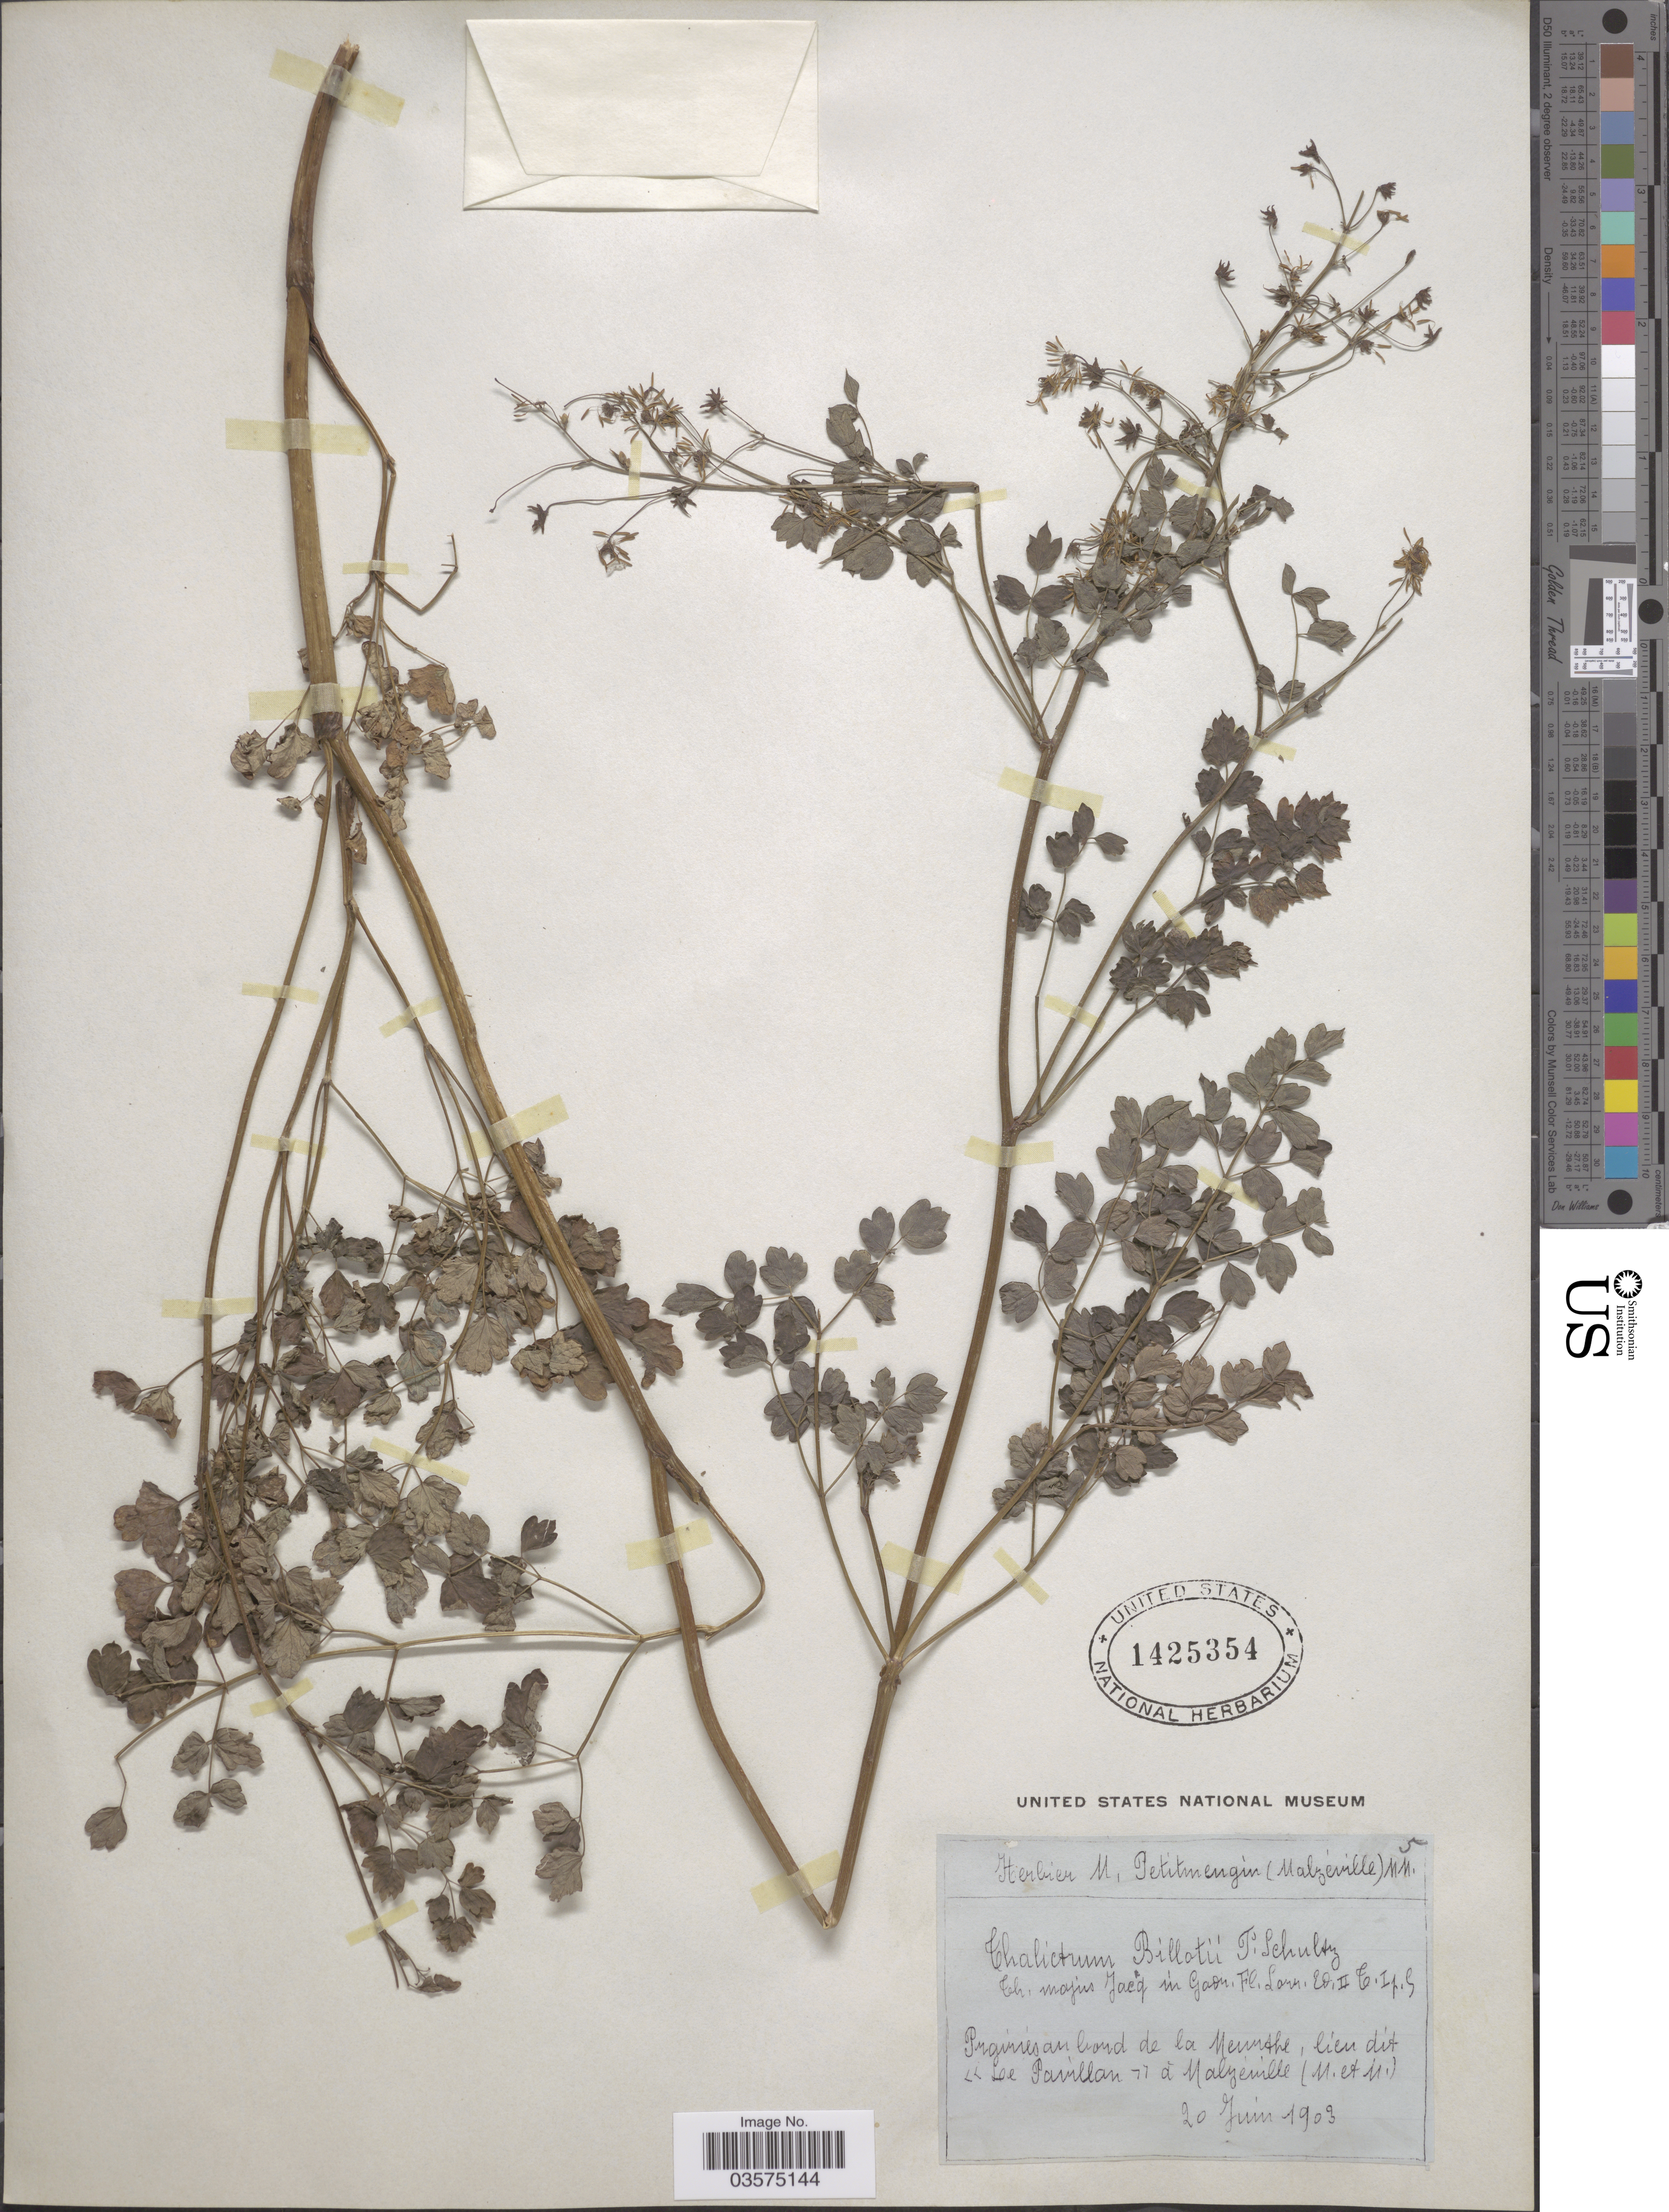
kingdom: Plantae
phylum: Tracheophyta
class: Magnoliopsida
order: Ranunculales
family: Ranunculaceae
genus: Thalictrum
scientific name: Thalictrum billotii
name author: F.W. Schultz ex Jord.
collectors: ex herb. Petitmengin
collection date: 1903-06-20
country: France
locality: Prairiesan bord de la Meurthe, lien dit "Le Pairllan" á Malzeville (M. et M.). [interpreted]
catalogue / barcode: US 1425354